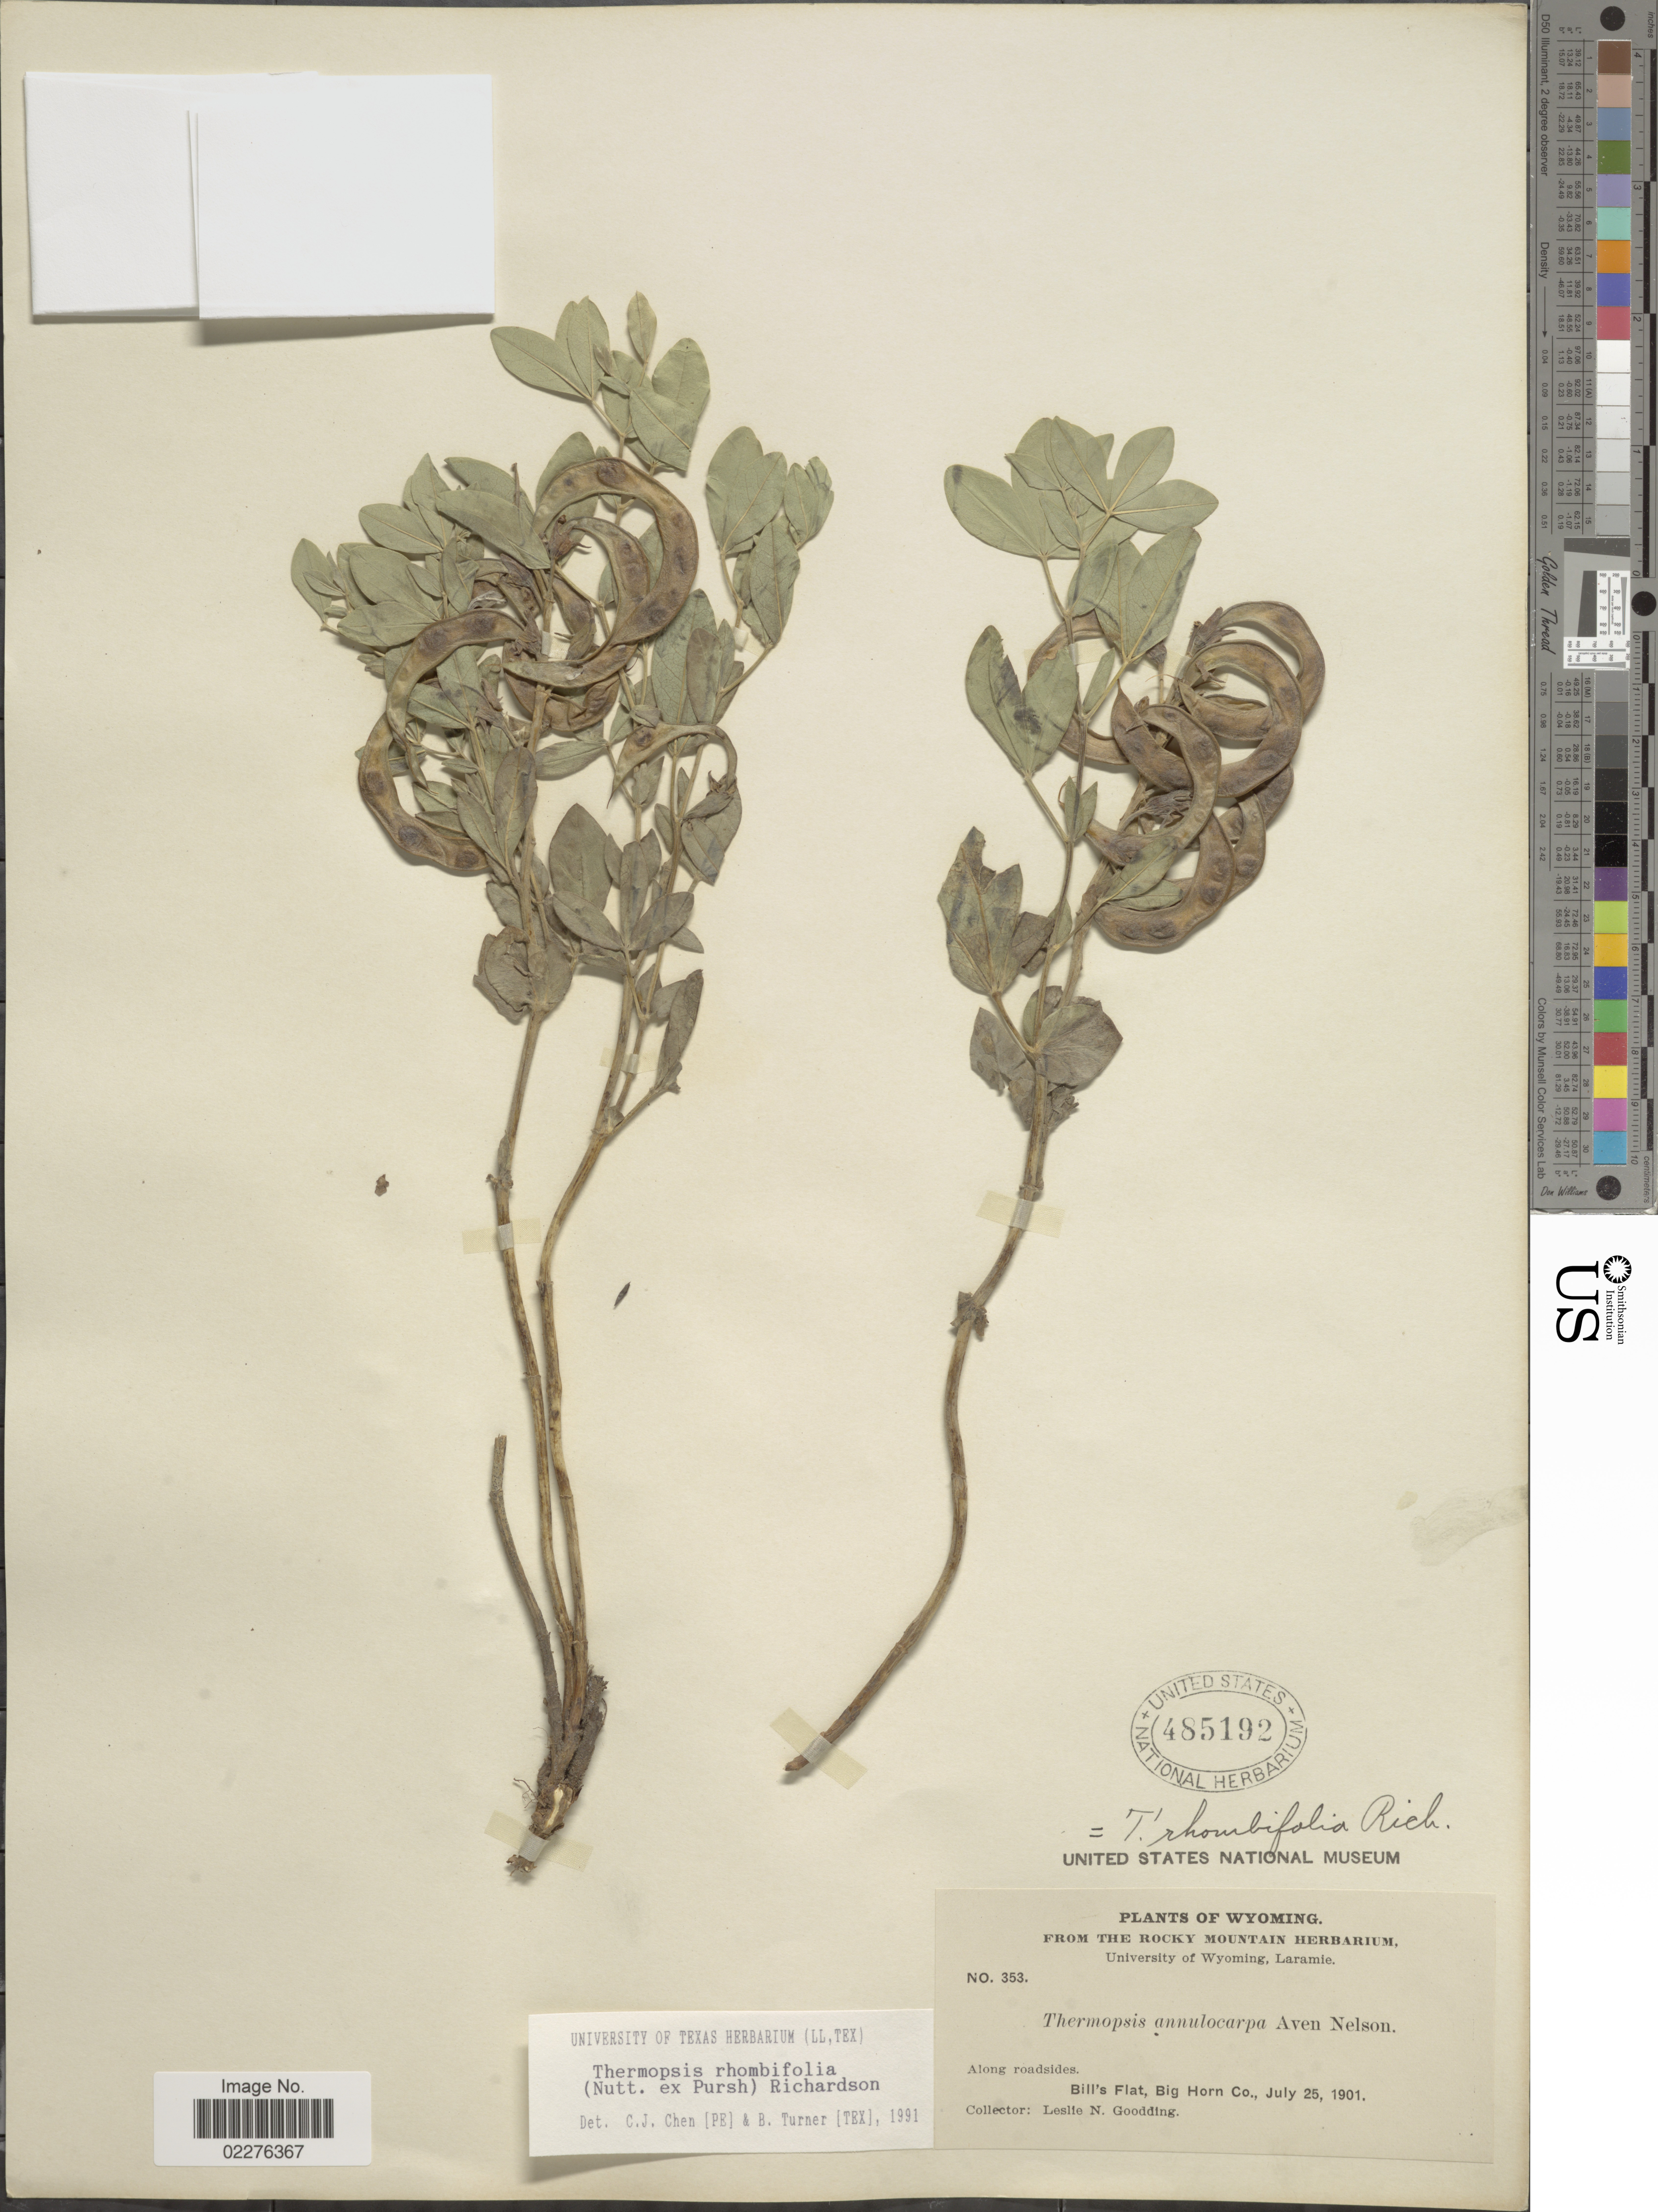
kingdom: Plantae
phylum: Tracheophyta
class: Magnoliopsida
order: Fabales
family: Fabaceae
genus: Thermopsis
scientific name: Thermopsis rhombifolia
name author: Richardson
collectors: L. N. Goodding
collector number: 353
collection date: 1901-07-25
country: United States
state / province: Wyoming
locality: Along roadsides, Bill's Flat, Big Horn Co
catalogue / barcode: US 485192